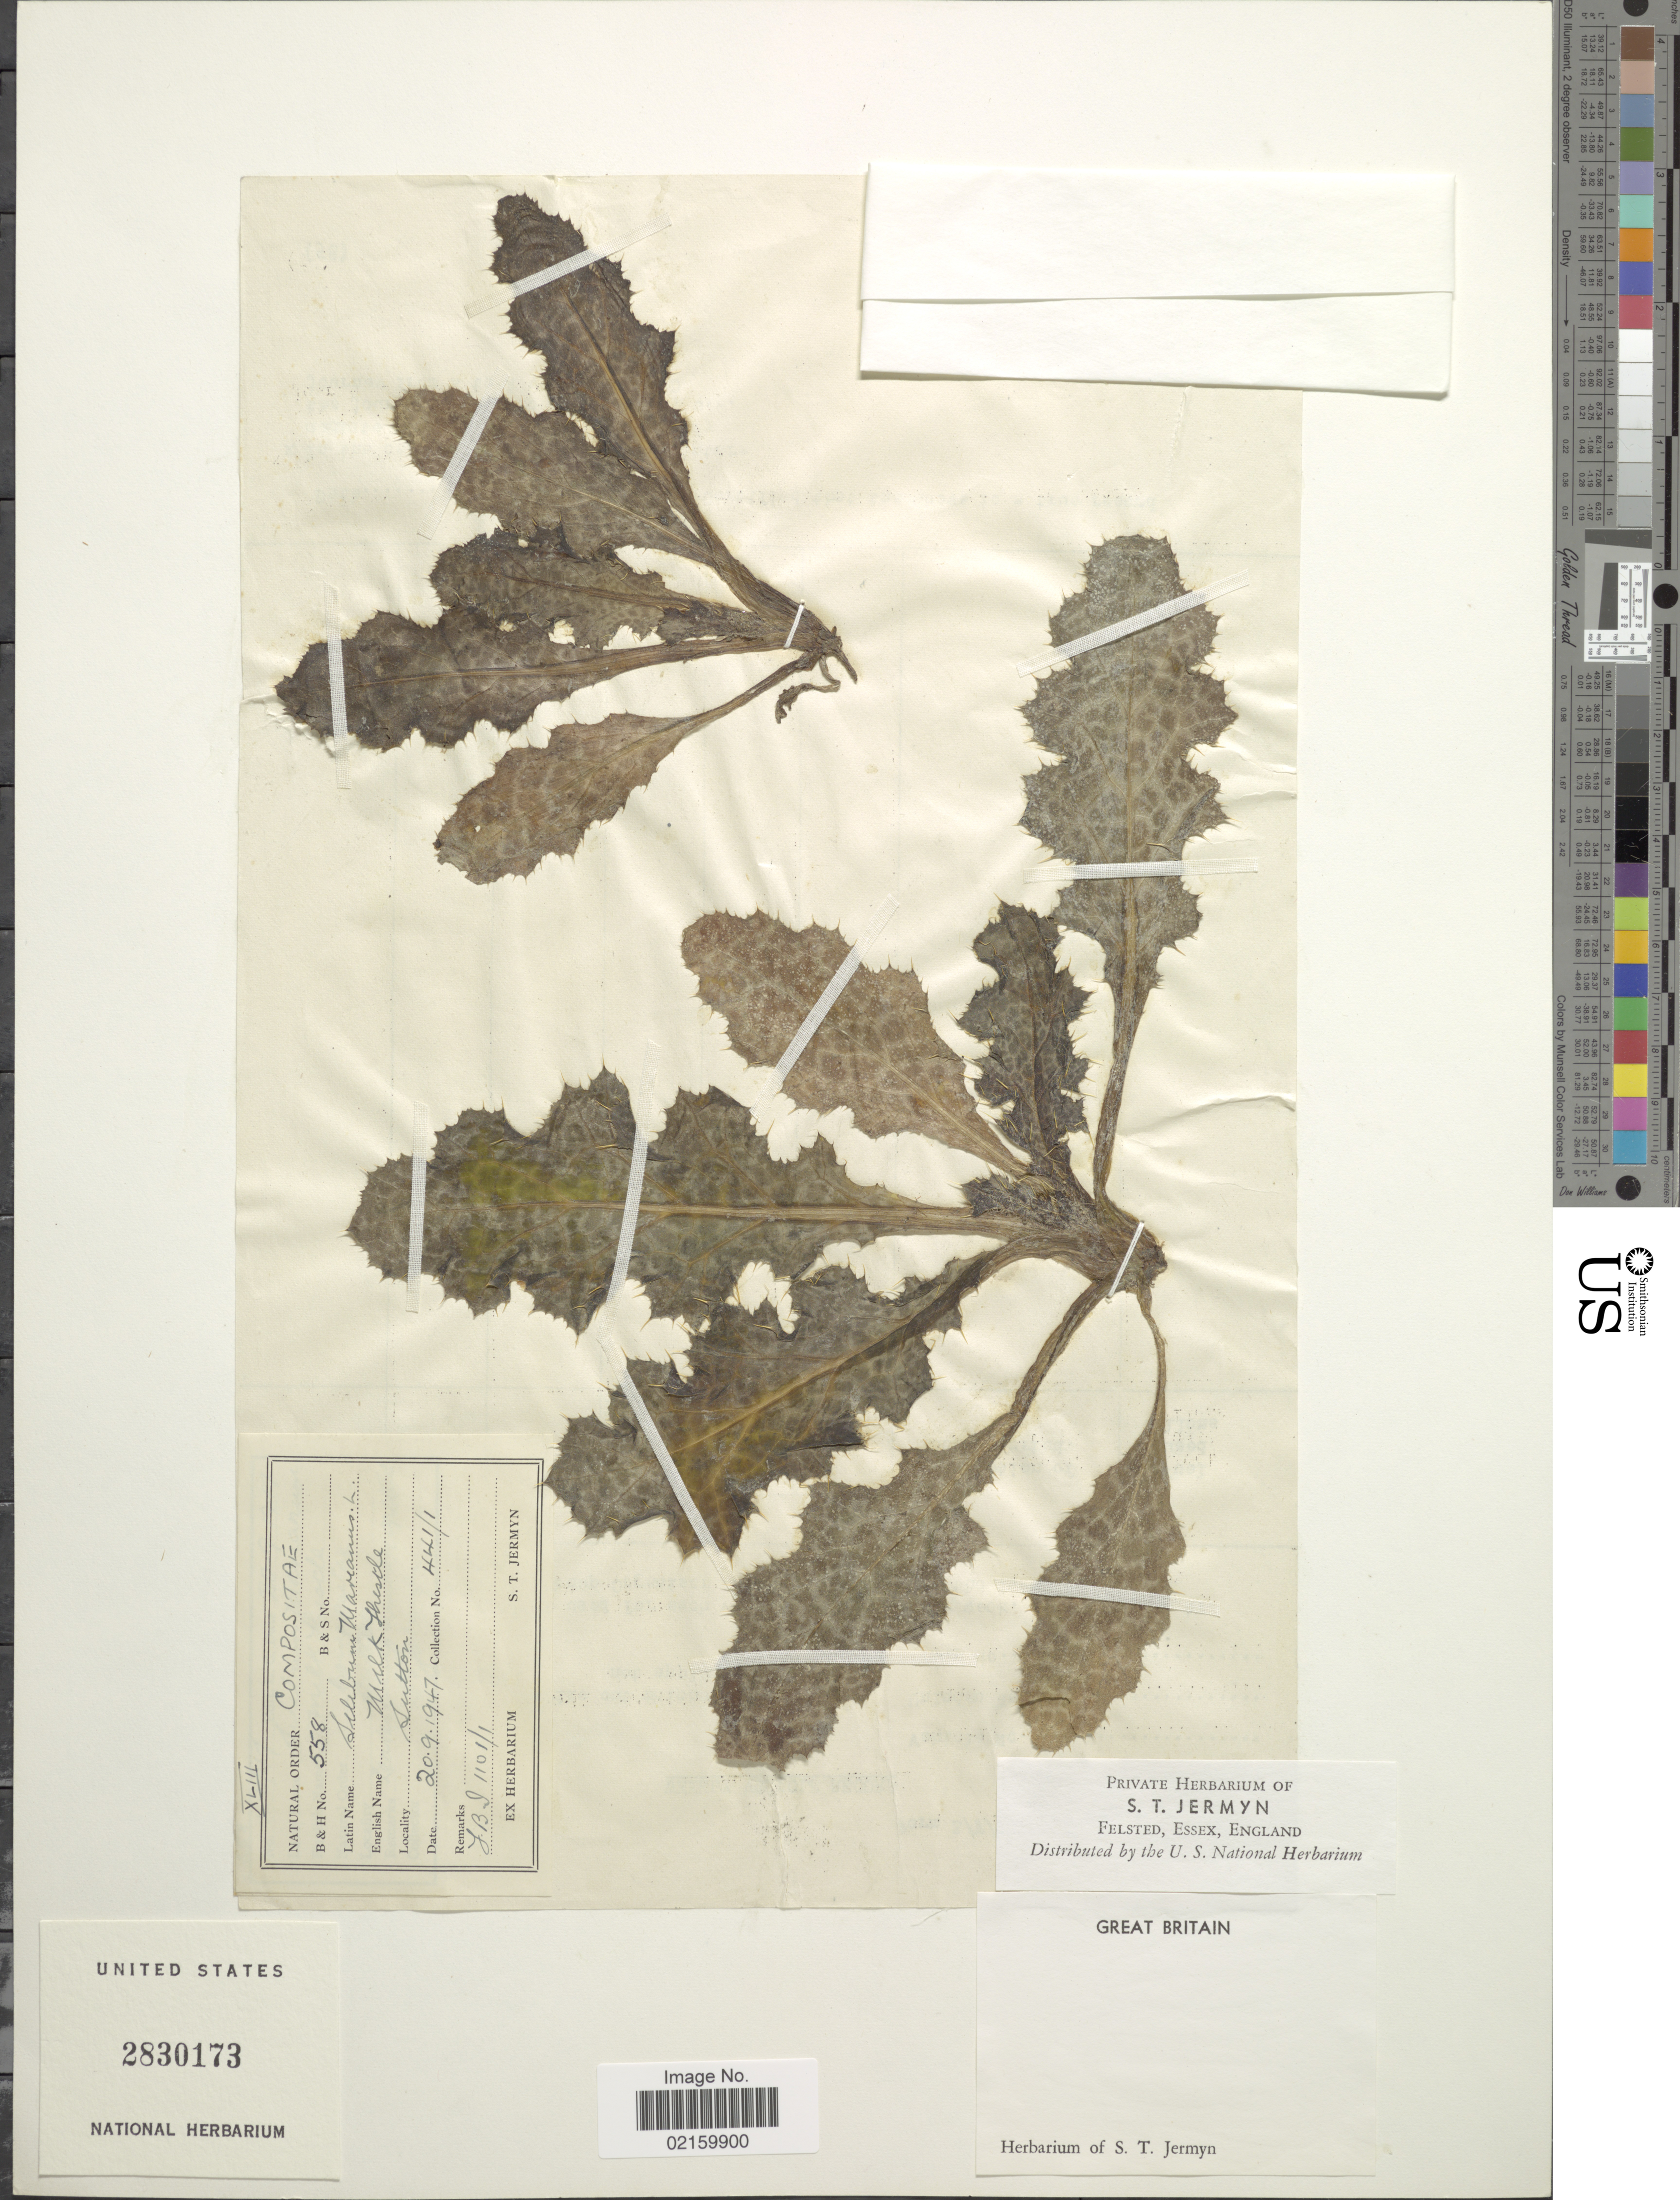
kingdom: Plantae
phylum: Tracheophyta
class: Magnoliopsida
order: Asterales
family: Asteraceae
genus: Silybum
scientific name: Silybum marianum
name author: (L.) Gaertn.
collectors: S. Jermyn (herbarium)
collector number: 558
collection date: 1947-09-20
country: United Kingdom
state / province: England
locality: Great Britain. Sutton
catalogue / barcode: US 2830173